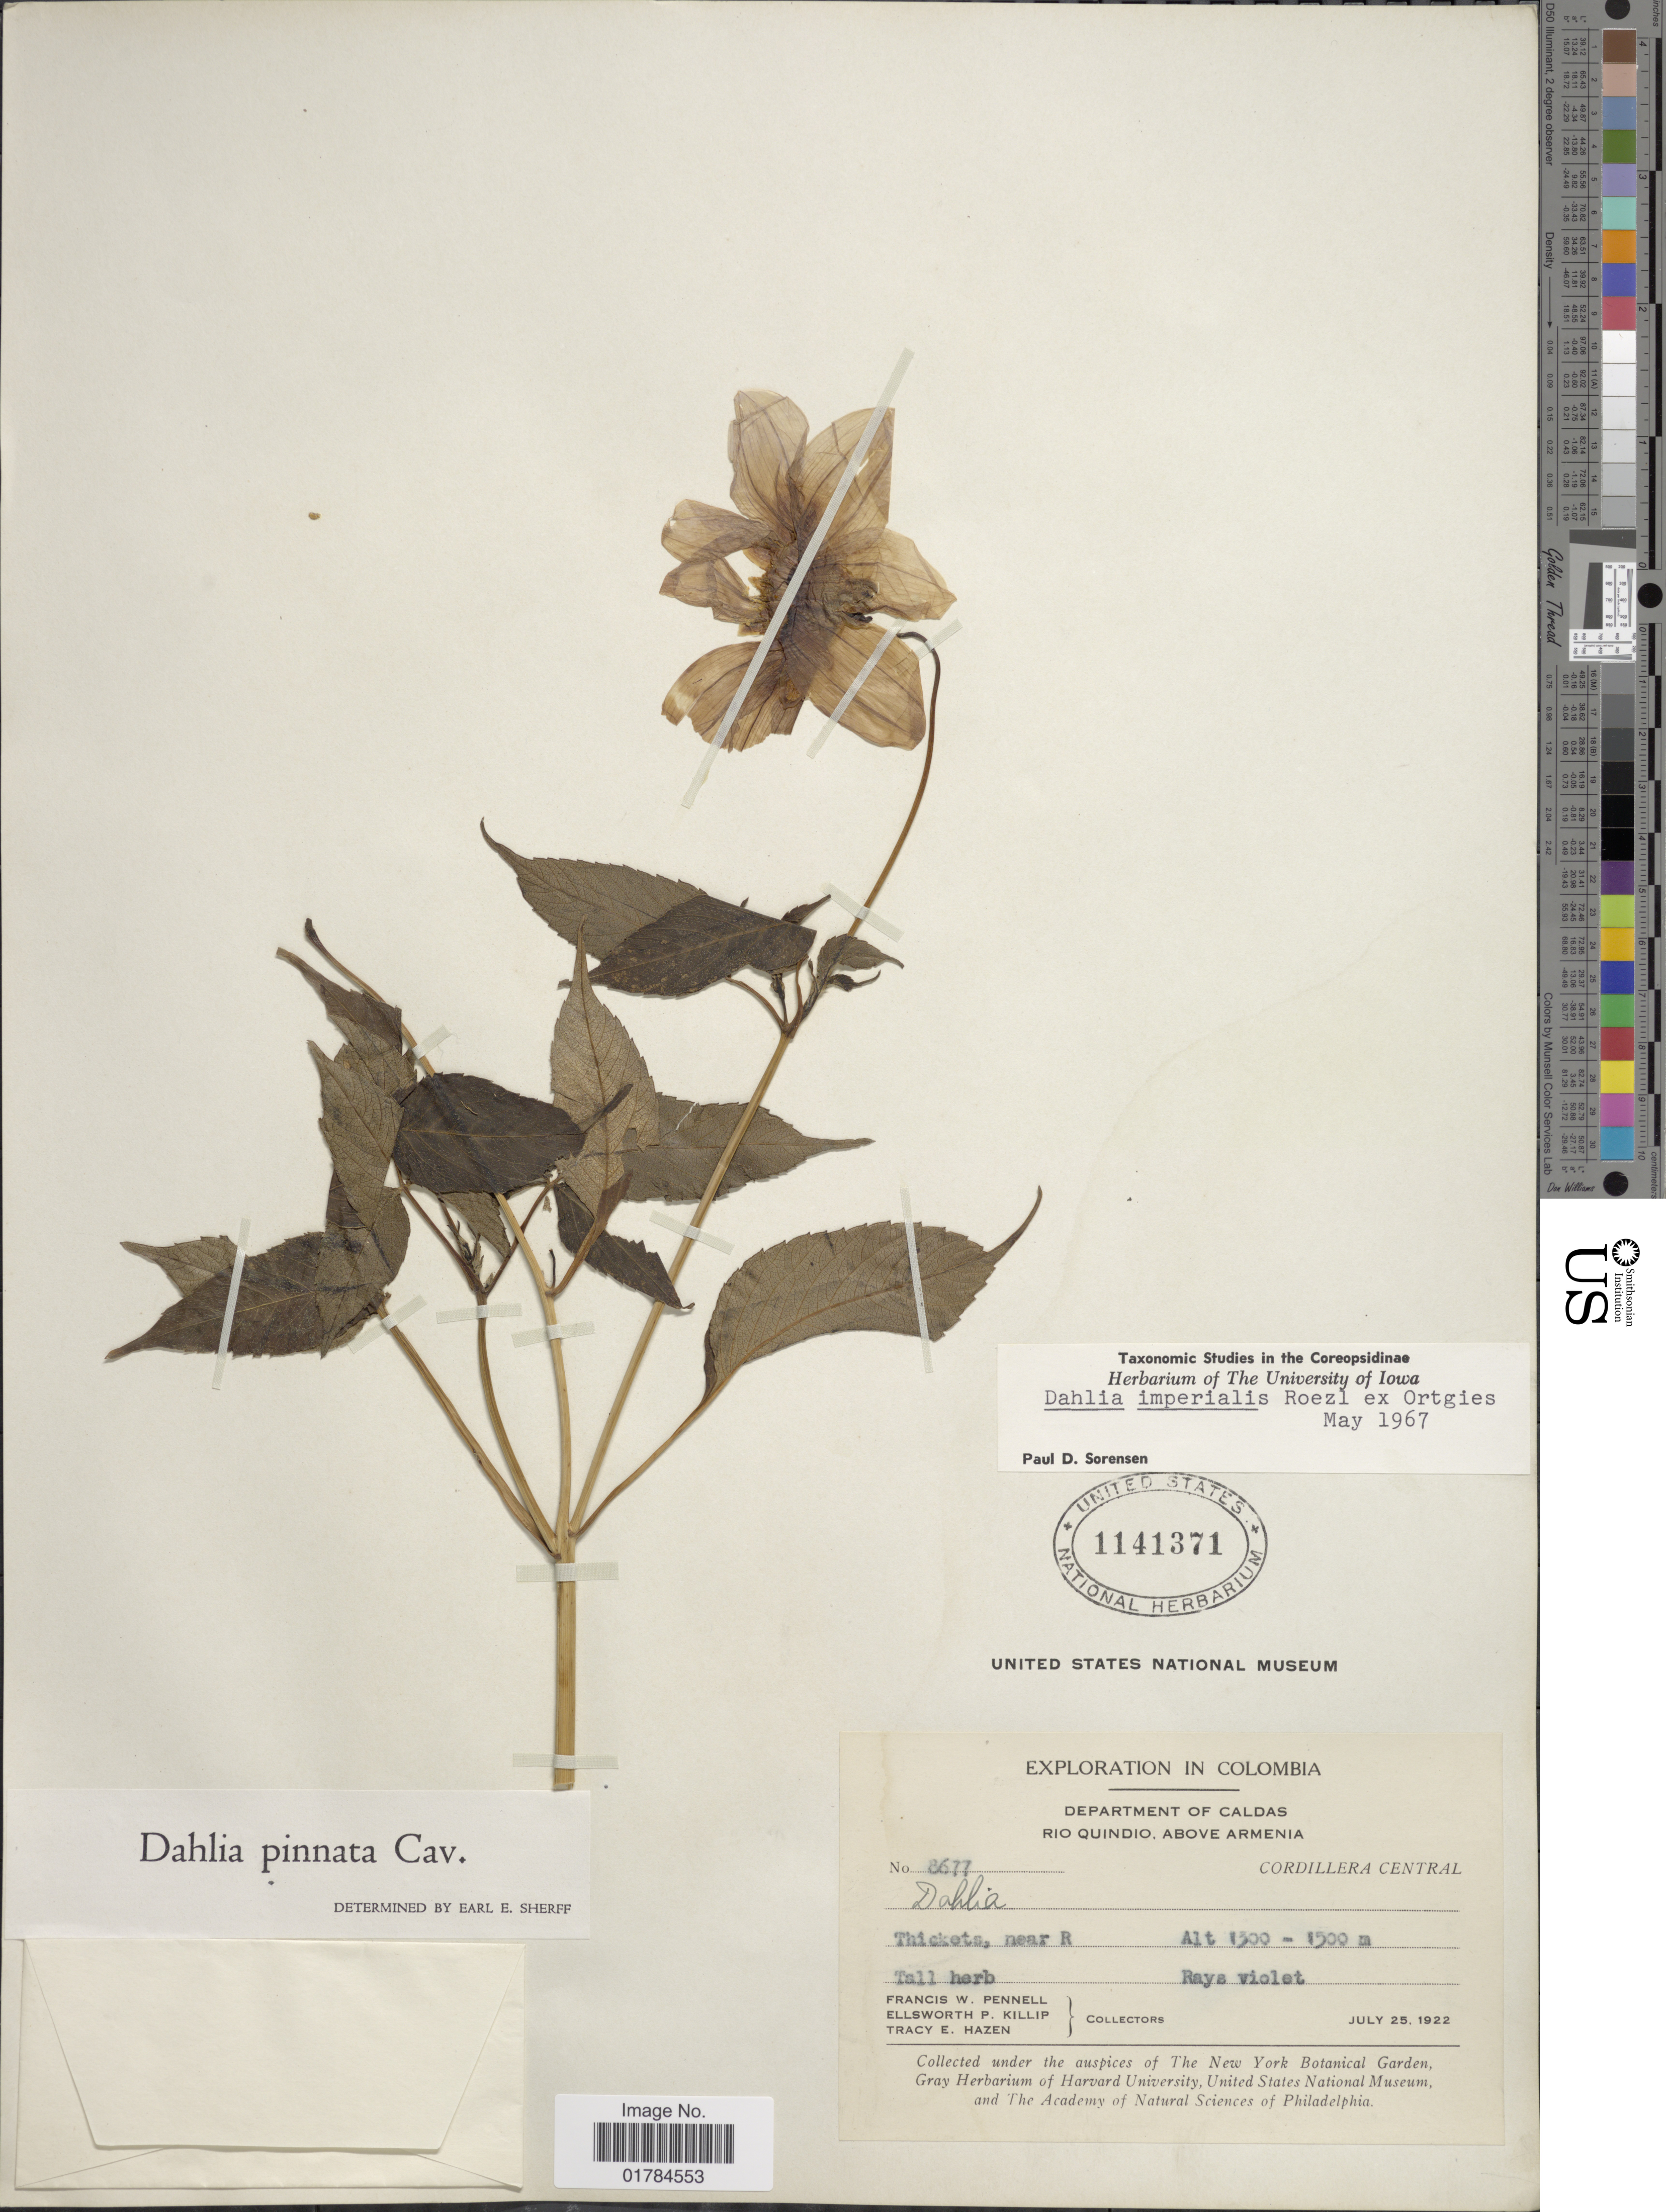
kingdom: Plantae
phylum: Tracheophyta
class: Magnoliopsida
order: Asterales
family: Asteraceae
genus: Dahlia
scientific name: Dahlia imperialis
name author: Roezl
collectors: F. W. Pennell, E. P. Killip & T. E. Hazen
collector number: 8677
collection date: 1922-07-25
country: Colombia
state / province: Caldas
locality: Rio Quindio, above Armenia, Cordillera Central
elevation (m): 1300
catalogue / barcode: US 1141371